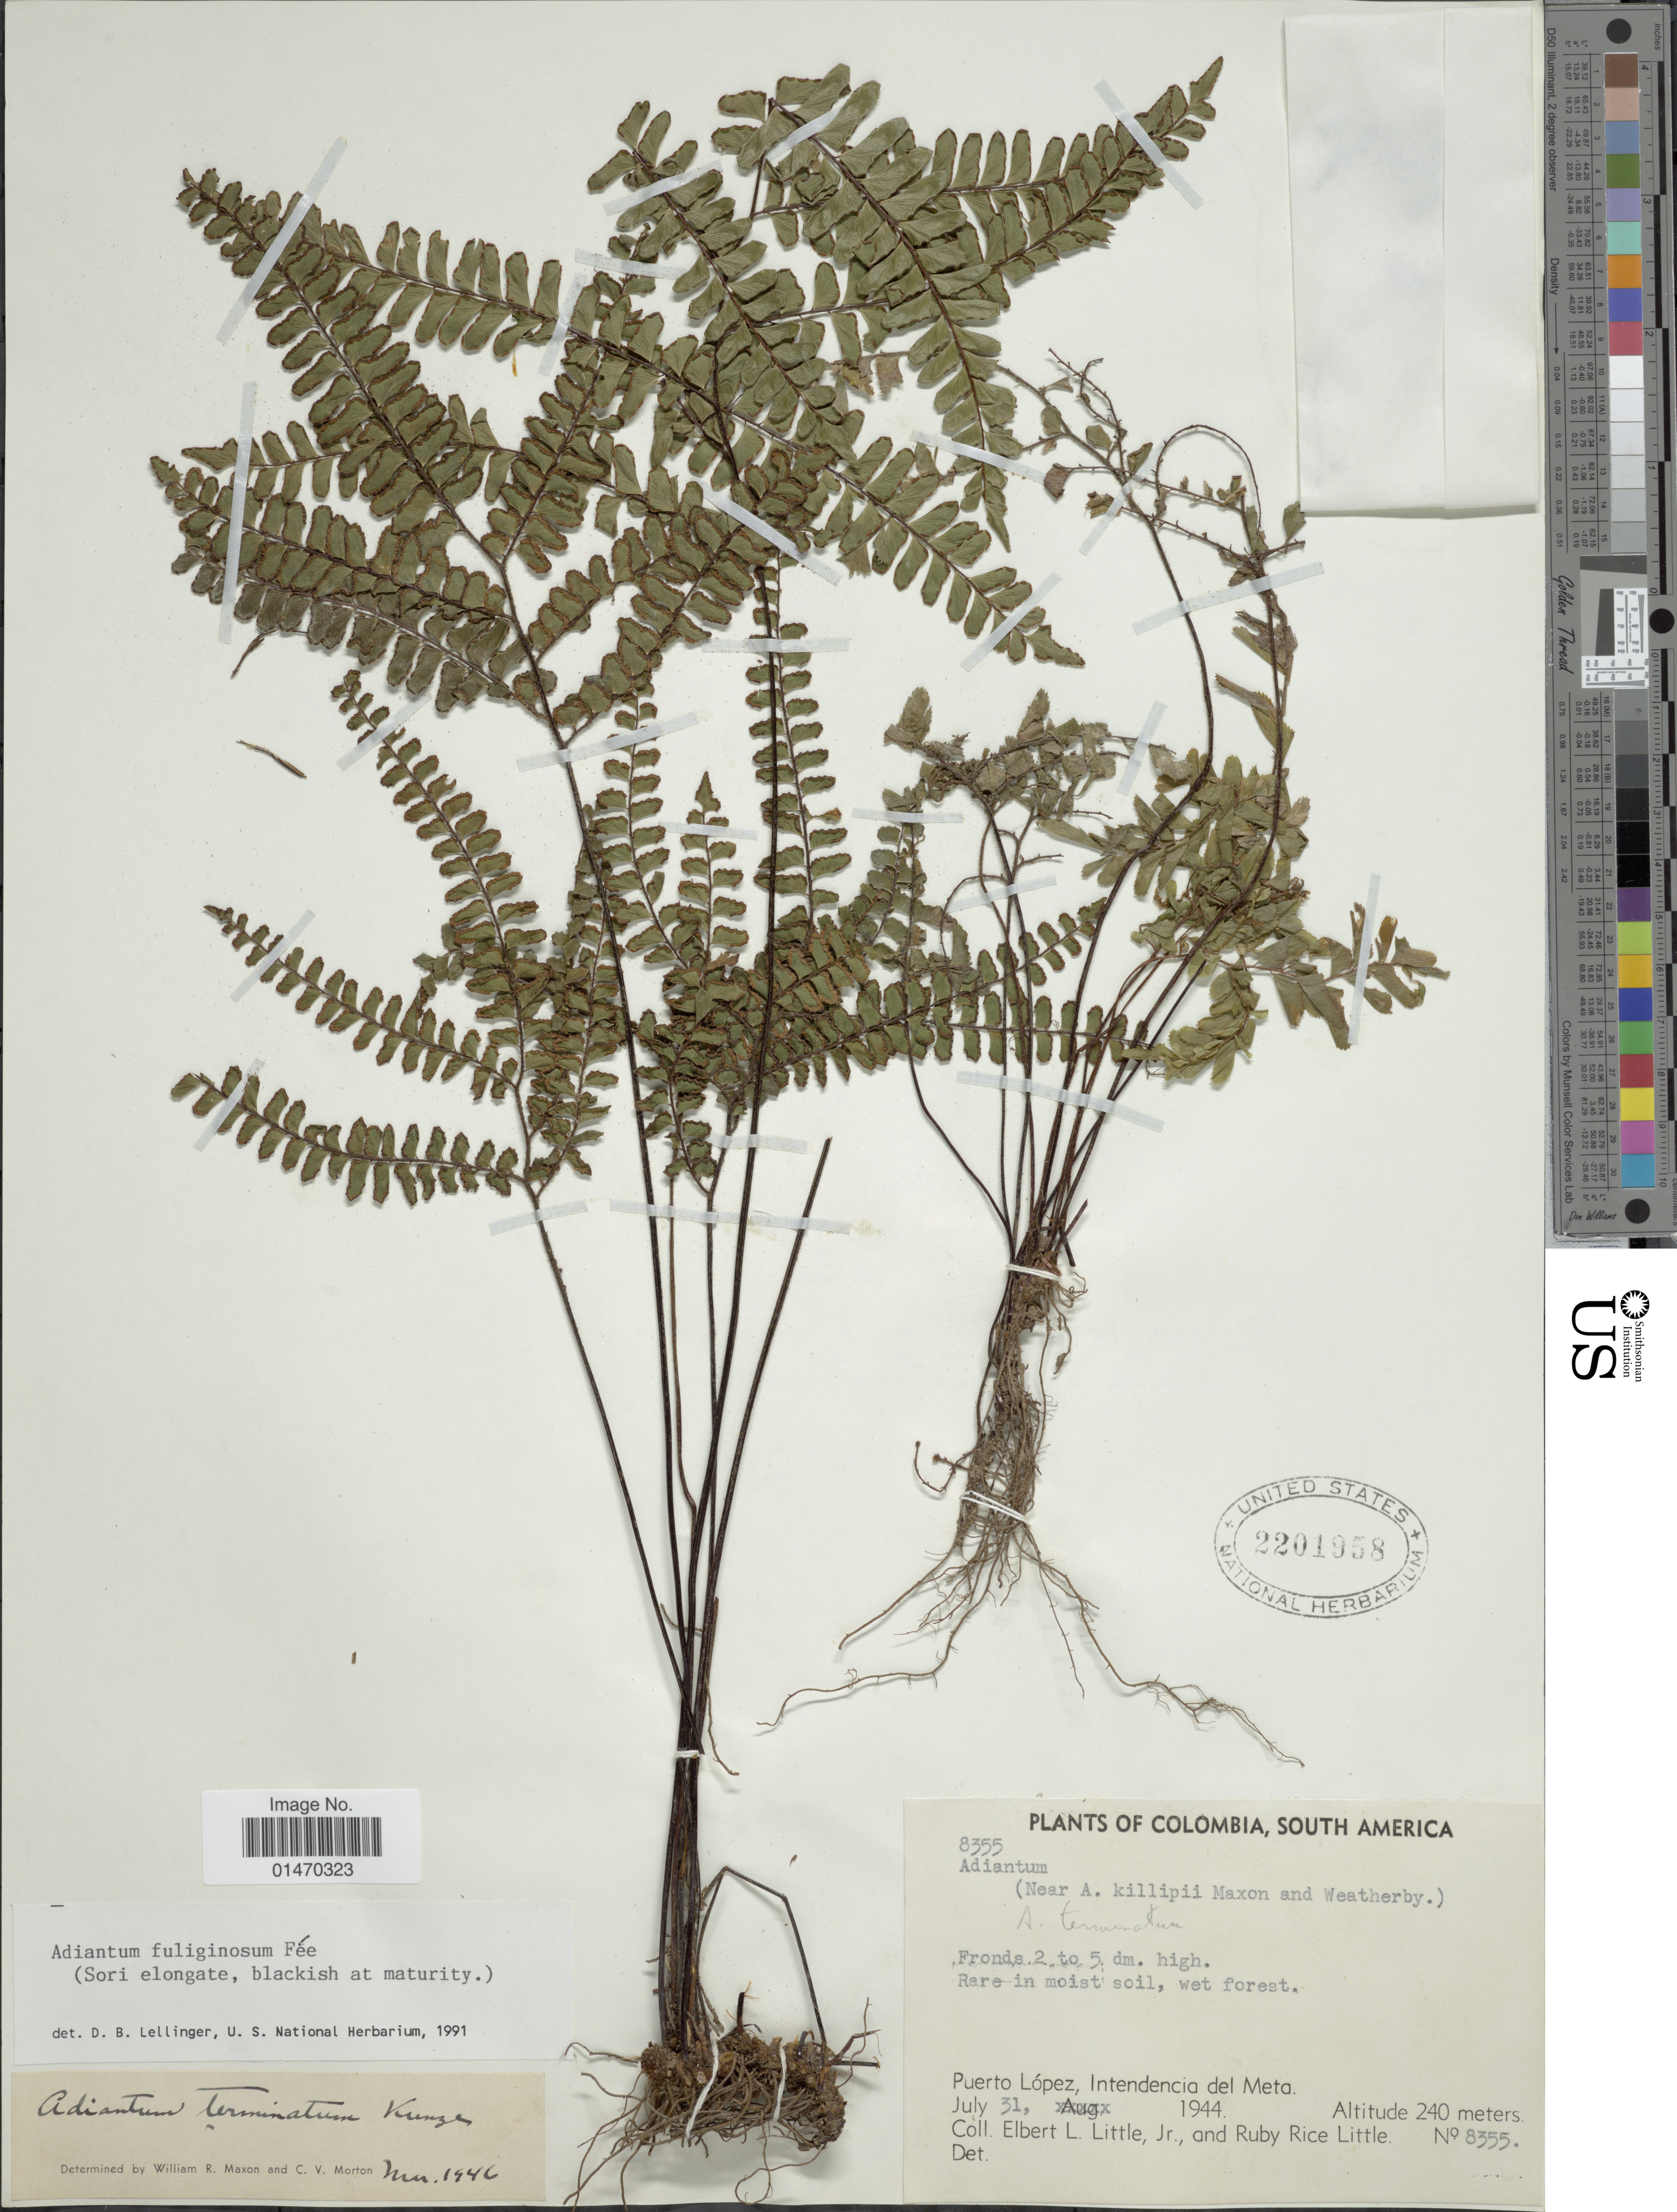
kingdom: Plantae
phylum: Tracheophyta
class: Polypodiopsida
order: Polypodiales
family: Pteridaceae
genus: Adiantum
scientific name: Adiantum fuliginosum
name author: Fée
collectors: E. L. Little & R. R. Little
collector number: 8355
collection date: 1944-07-31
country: Colombia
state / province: Meta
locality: Puerto López, Intendencia del Meta.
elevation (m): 240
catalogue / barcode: US 2201958